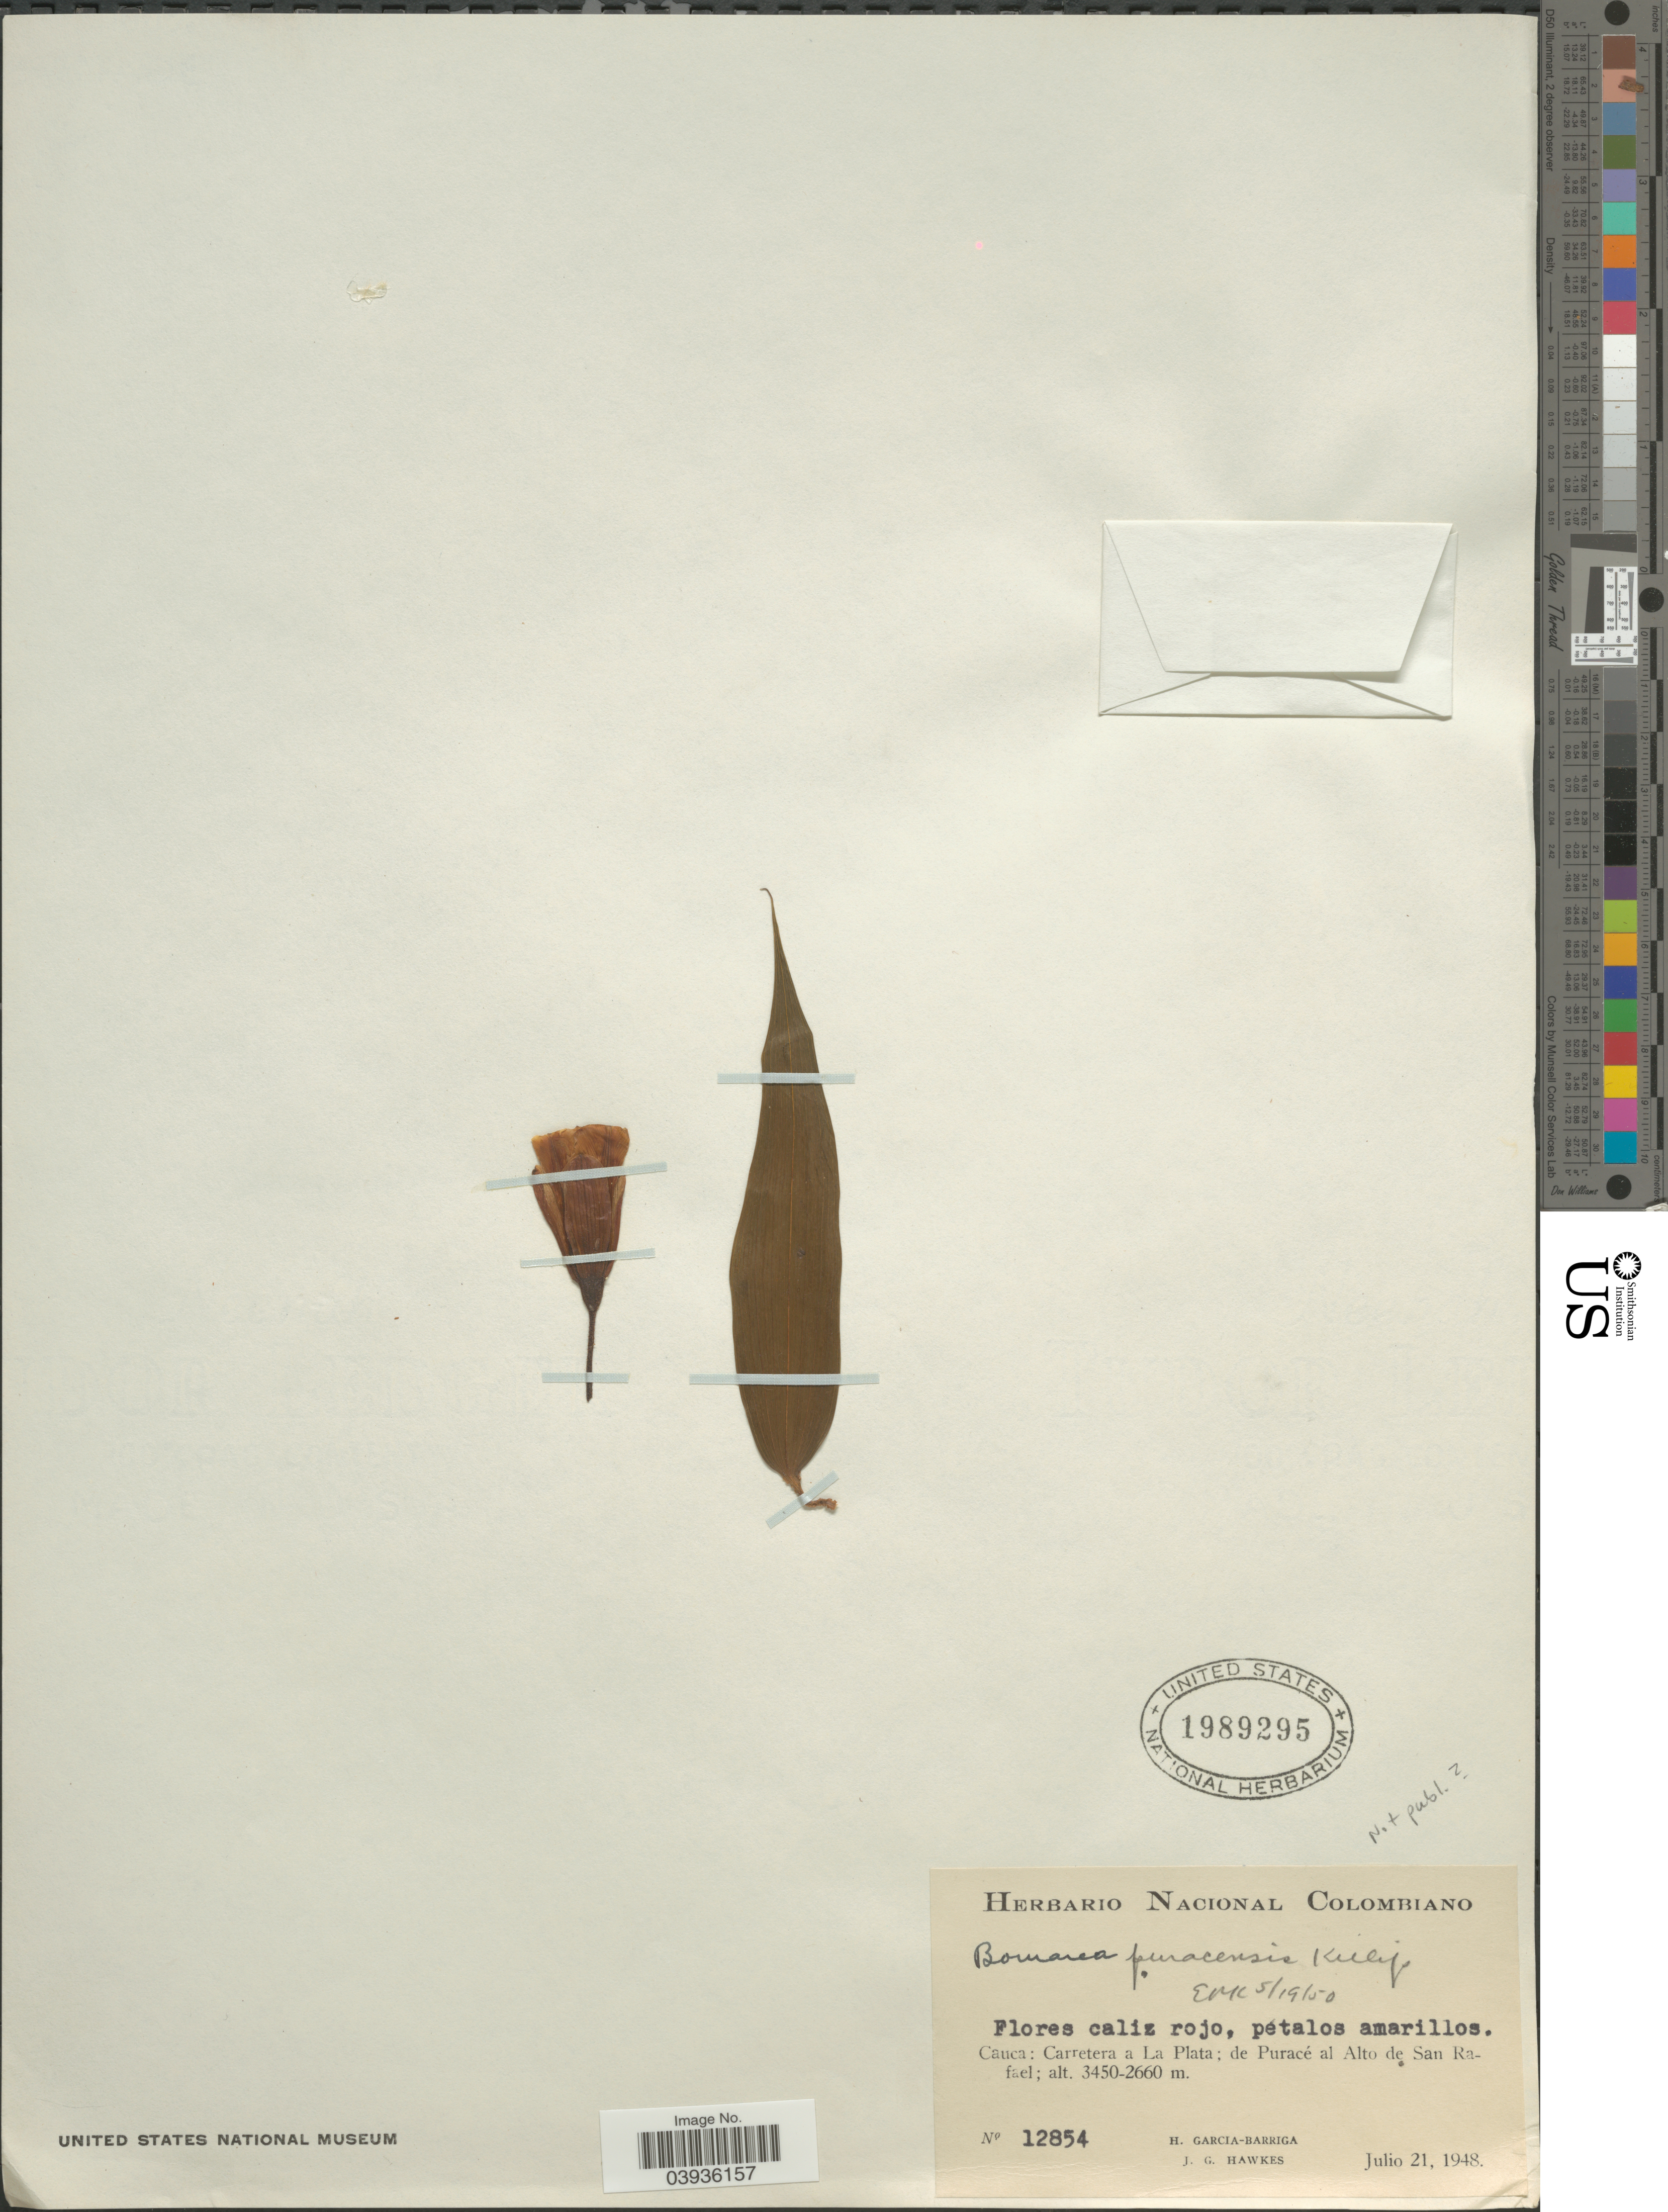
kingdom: Plantae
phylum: Tracheophyta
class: Liliopsida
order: Liliales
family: Alstroemeriaceae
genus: Bomarea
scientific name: Bomarea sp.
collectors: H. García Barriga & J. Hawkes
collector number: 12854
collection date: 1948-07-21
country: Colombia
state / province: Cauca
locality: Carretera a La Plata; de Puracé al Alto de San Rafael.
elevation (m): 2660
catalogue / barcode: US 1989295